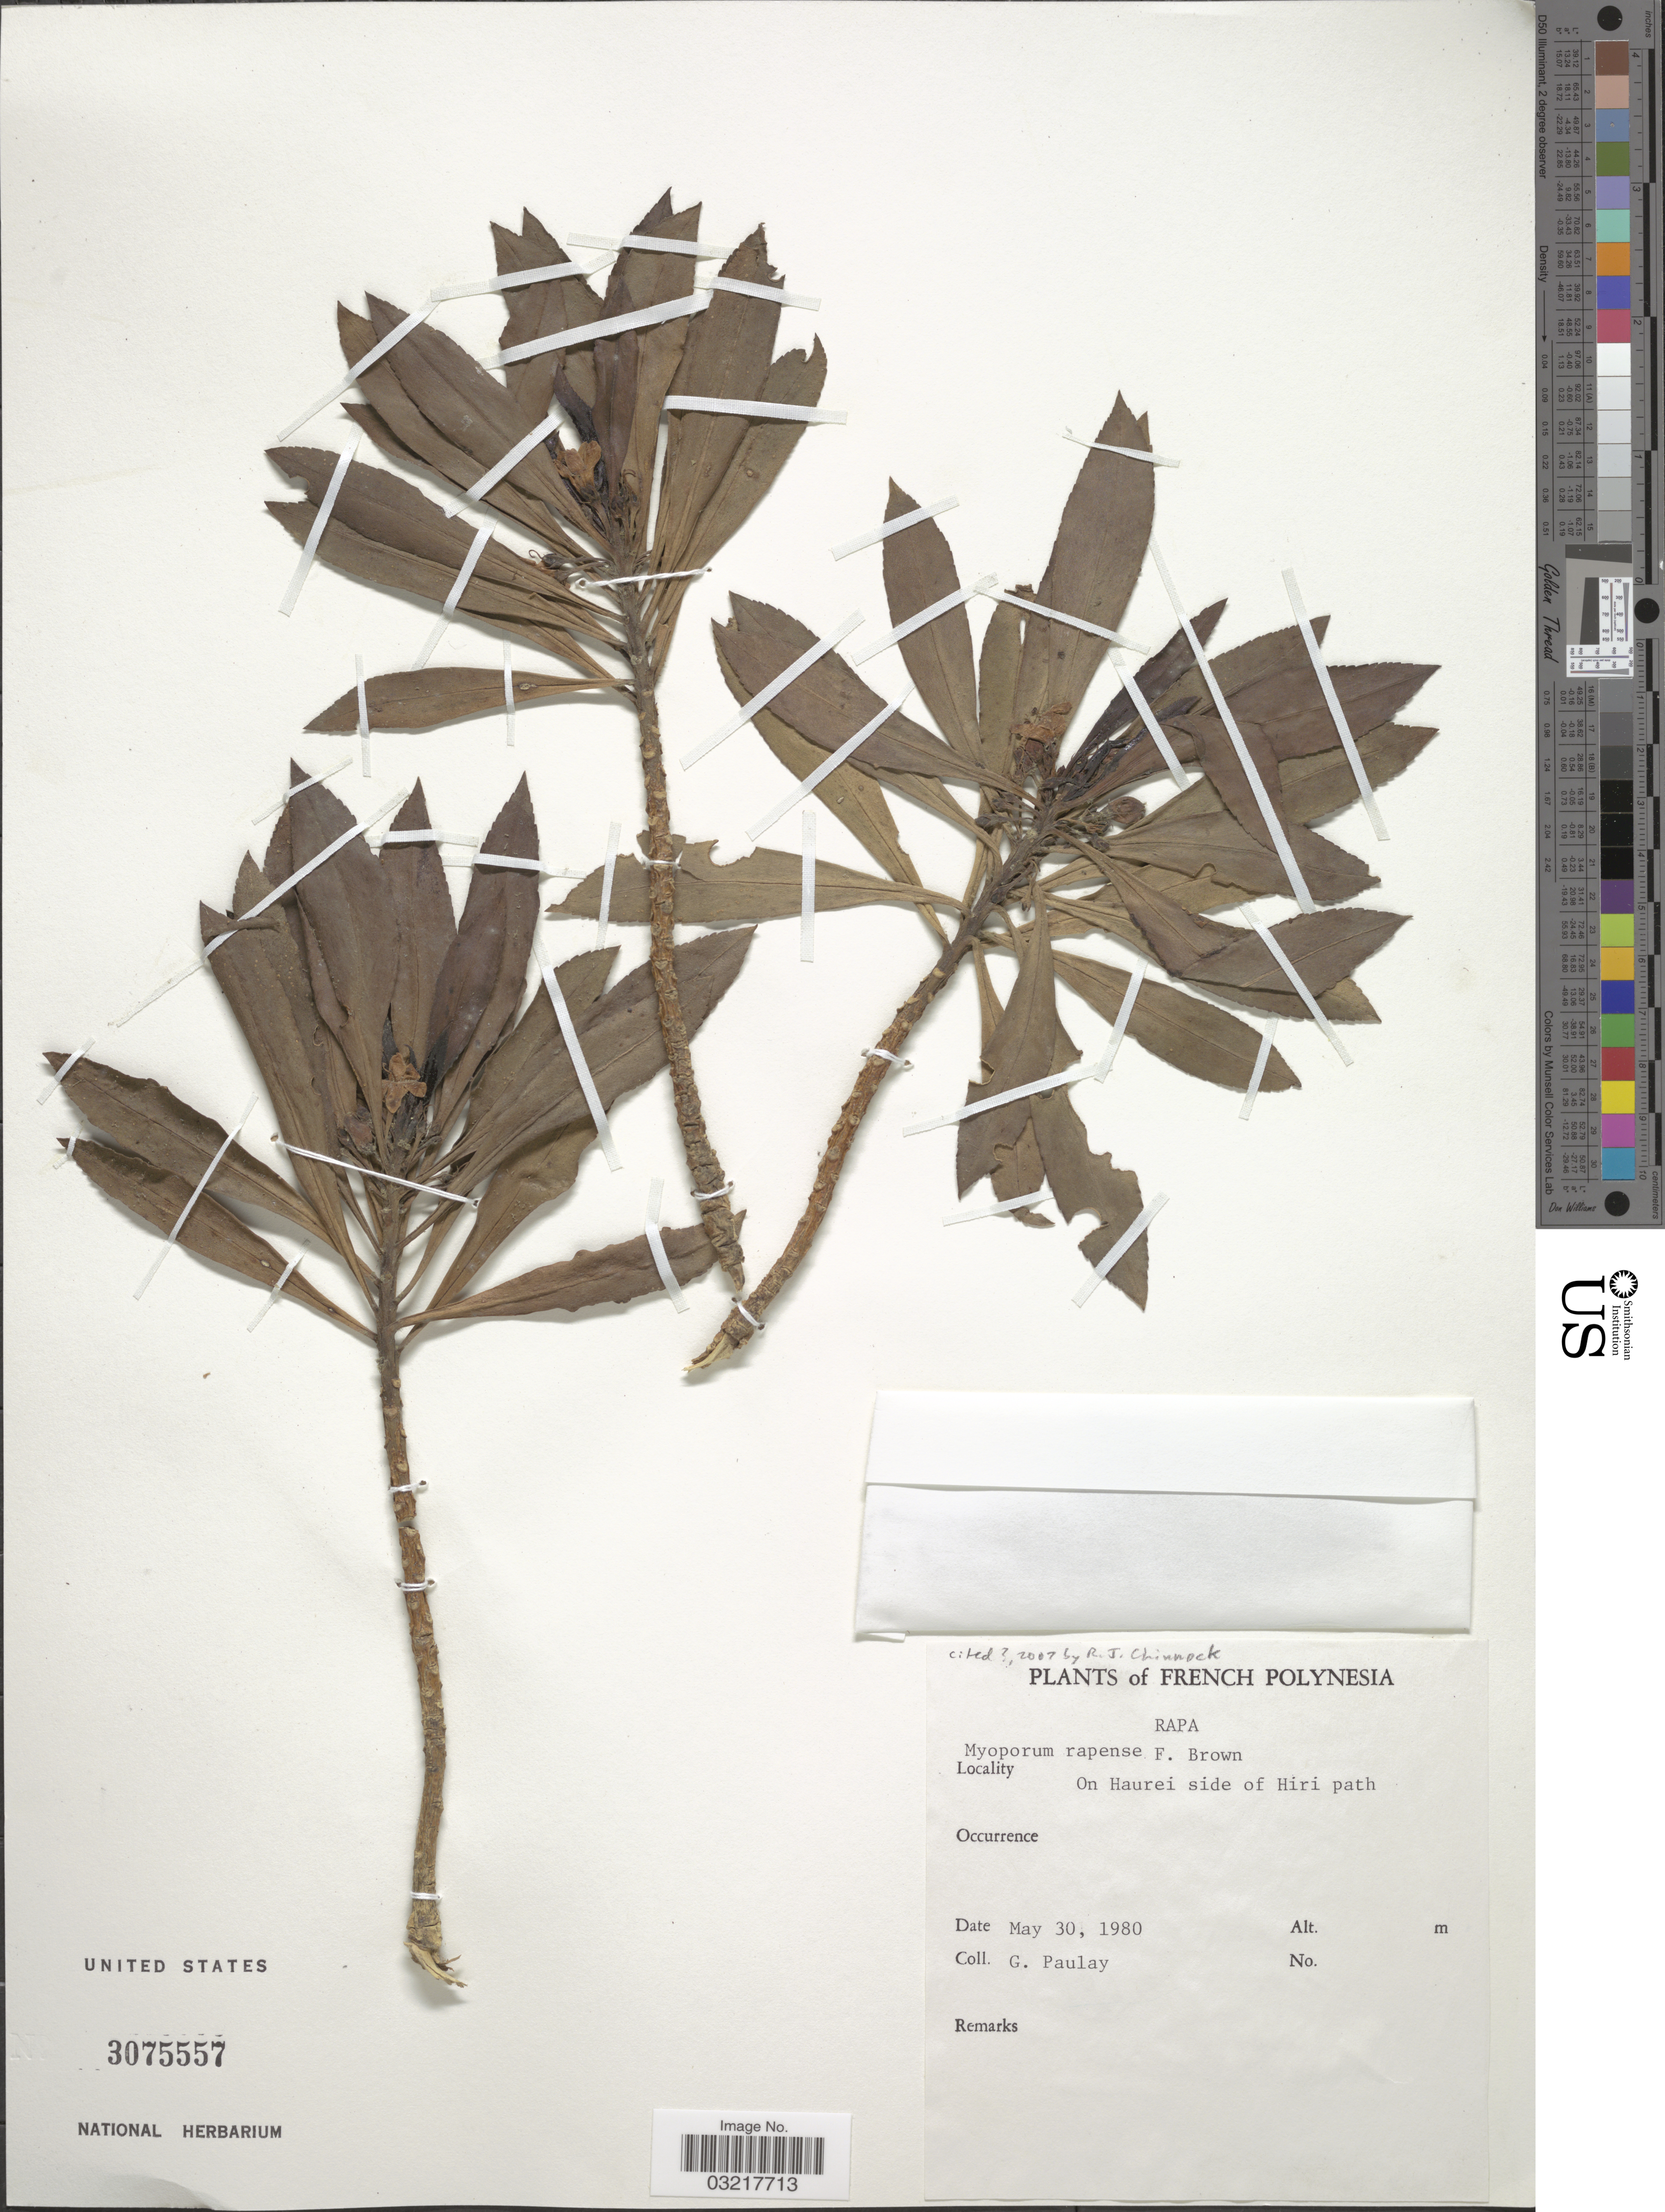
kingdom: Plantae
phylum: Tracheophyta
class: Magnoliopsida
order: Lamiales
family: Scrophulariaceae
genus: Myoporum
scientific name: Myoporum rapense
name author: F. Br.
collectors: G. Paulay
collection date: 1980-05-30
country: French Polynesia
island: Rapa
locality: Rapa. On Haurei side of Hiri path.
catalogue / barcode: US 3075557